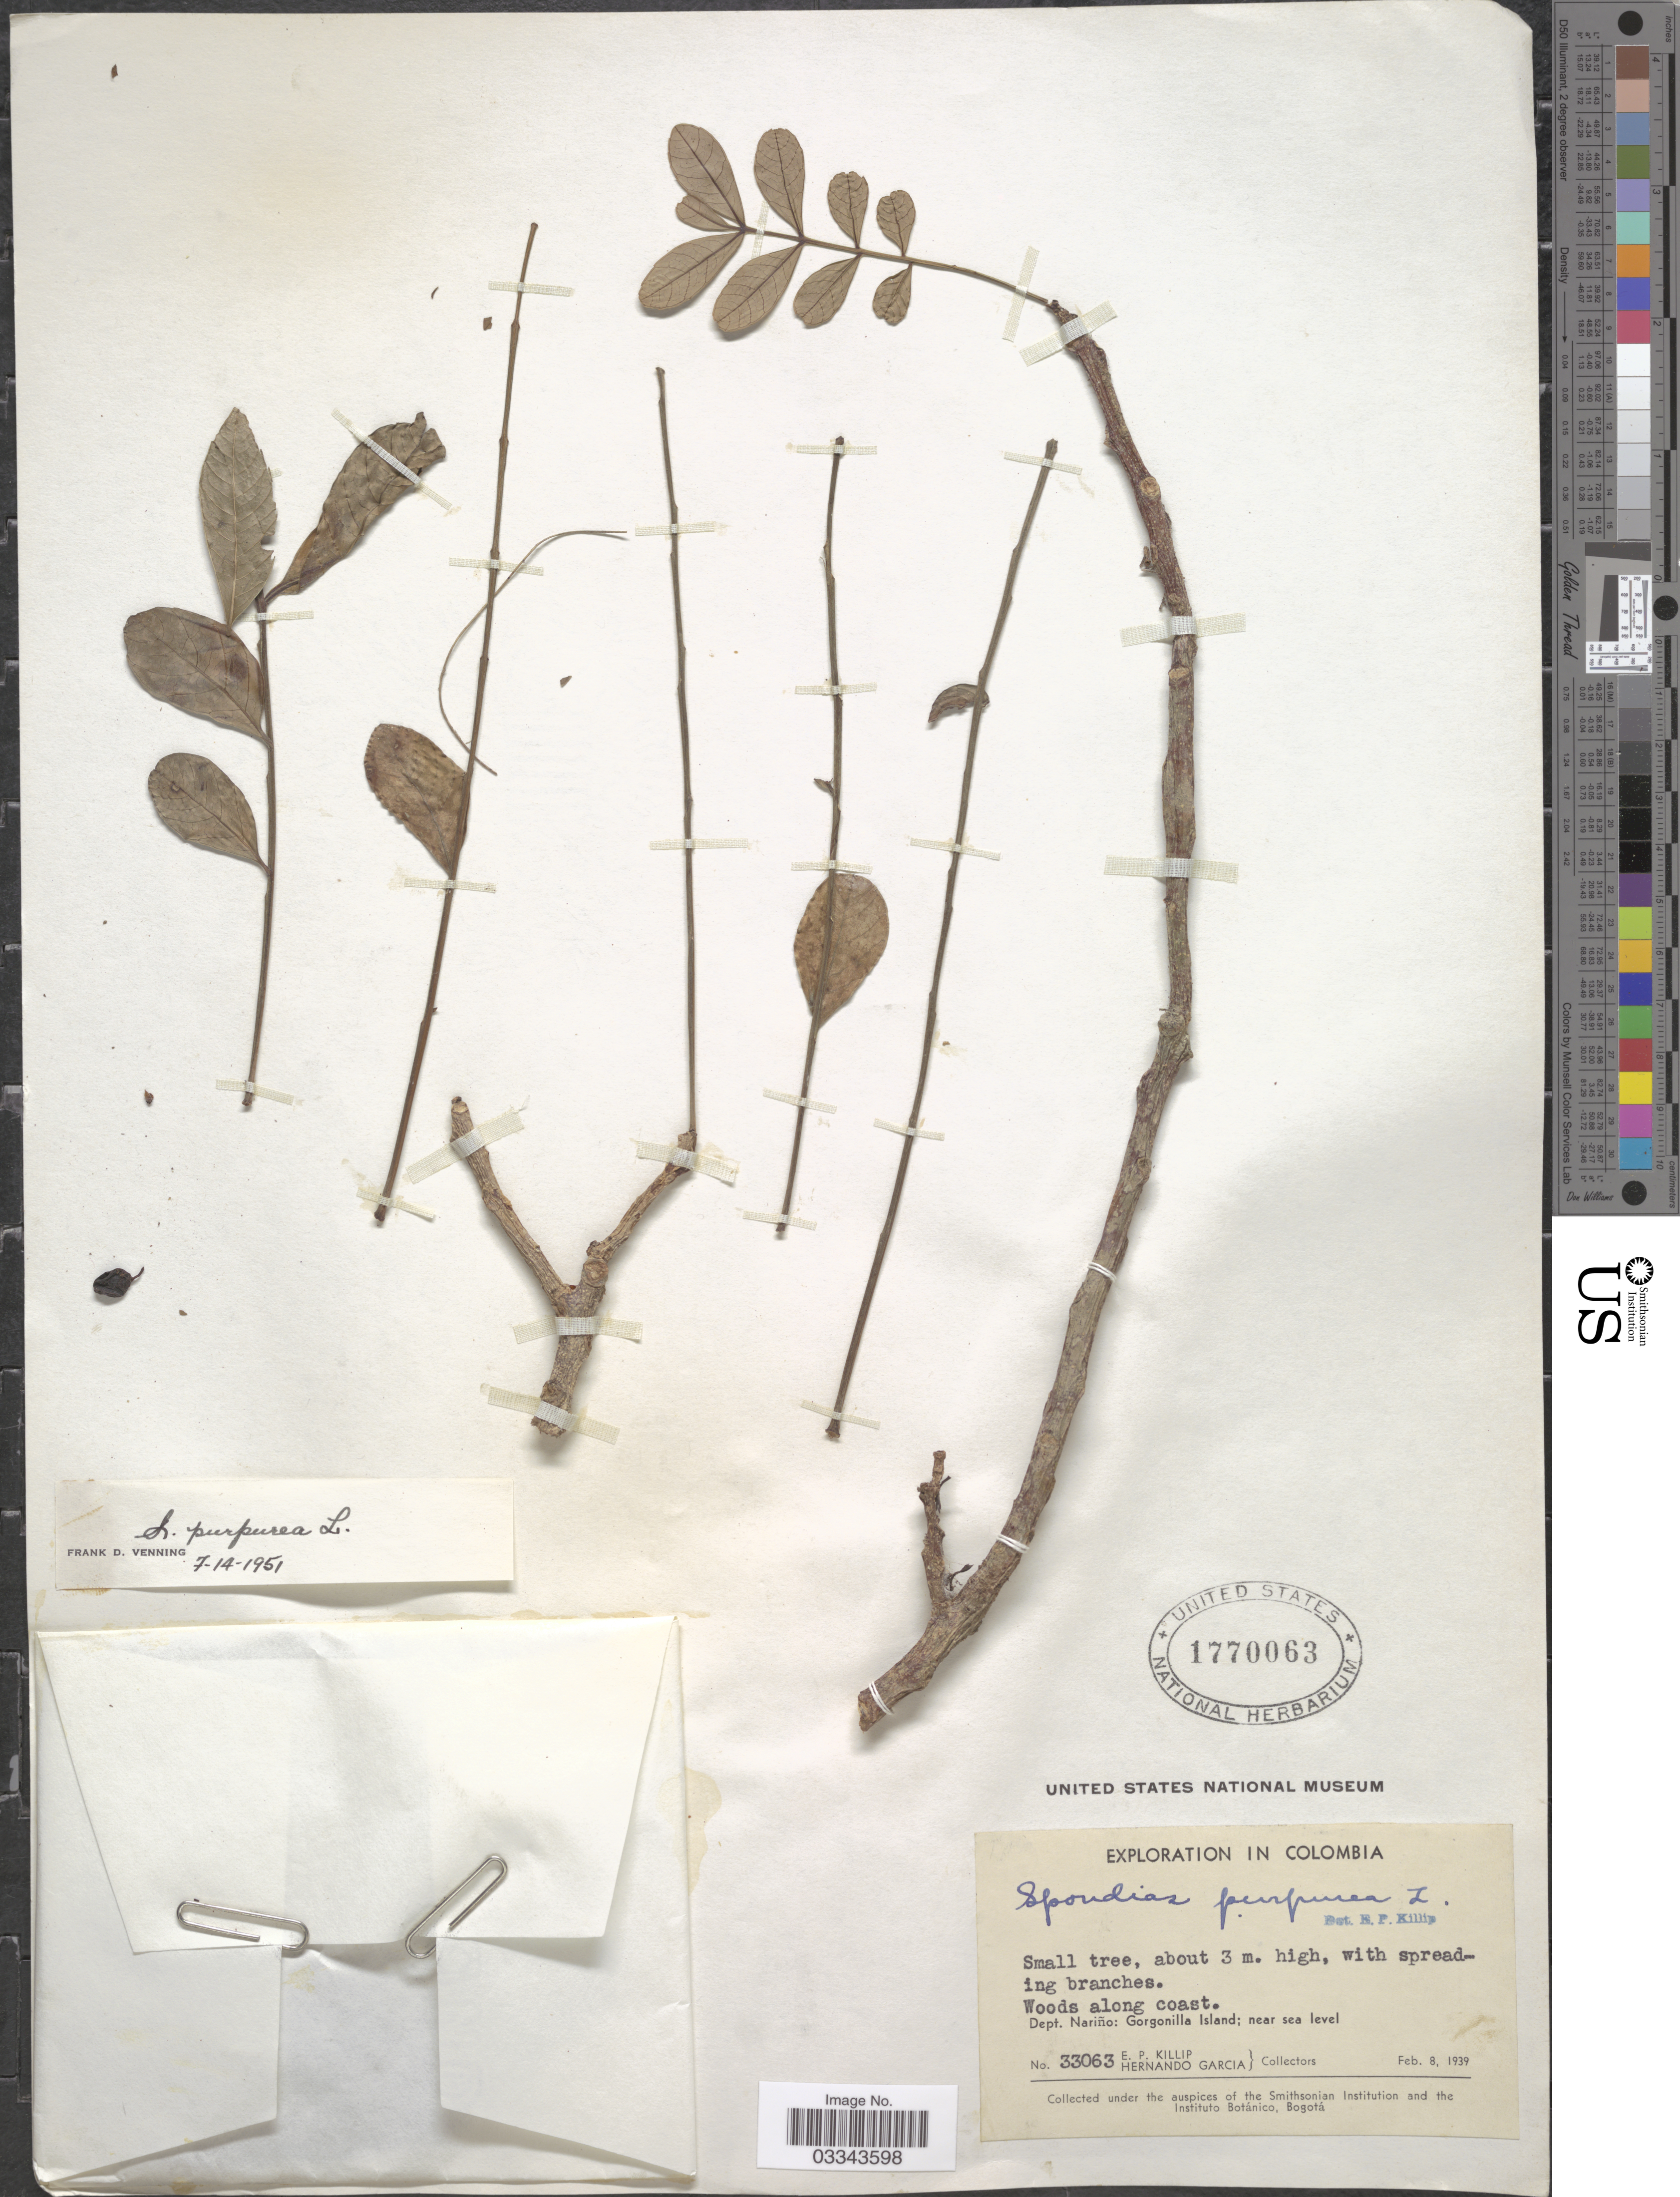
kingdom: Plantae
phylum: Tracheophyta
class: Magnoliopsida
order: Sapindales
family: Anacardiaceae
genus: Spondias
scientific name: Spondias purpurea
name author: L.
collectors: E. P. Killip & H. Garcia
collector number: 33063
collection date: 1939-02-08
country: Colombia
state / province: Nariño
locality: Dept. Nariño: Gorgonilla Island.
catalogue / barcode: US 1770063